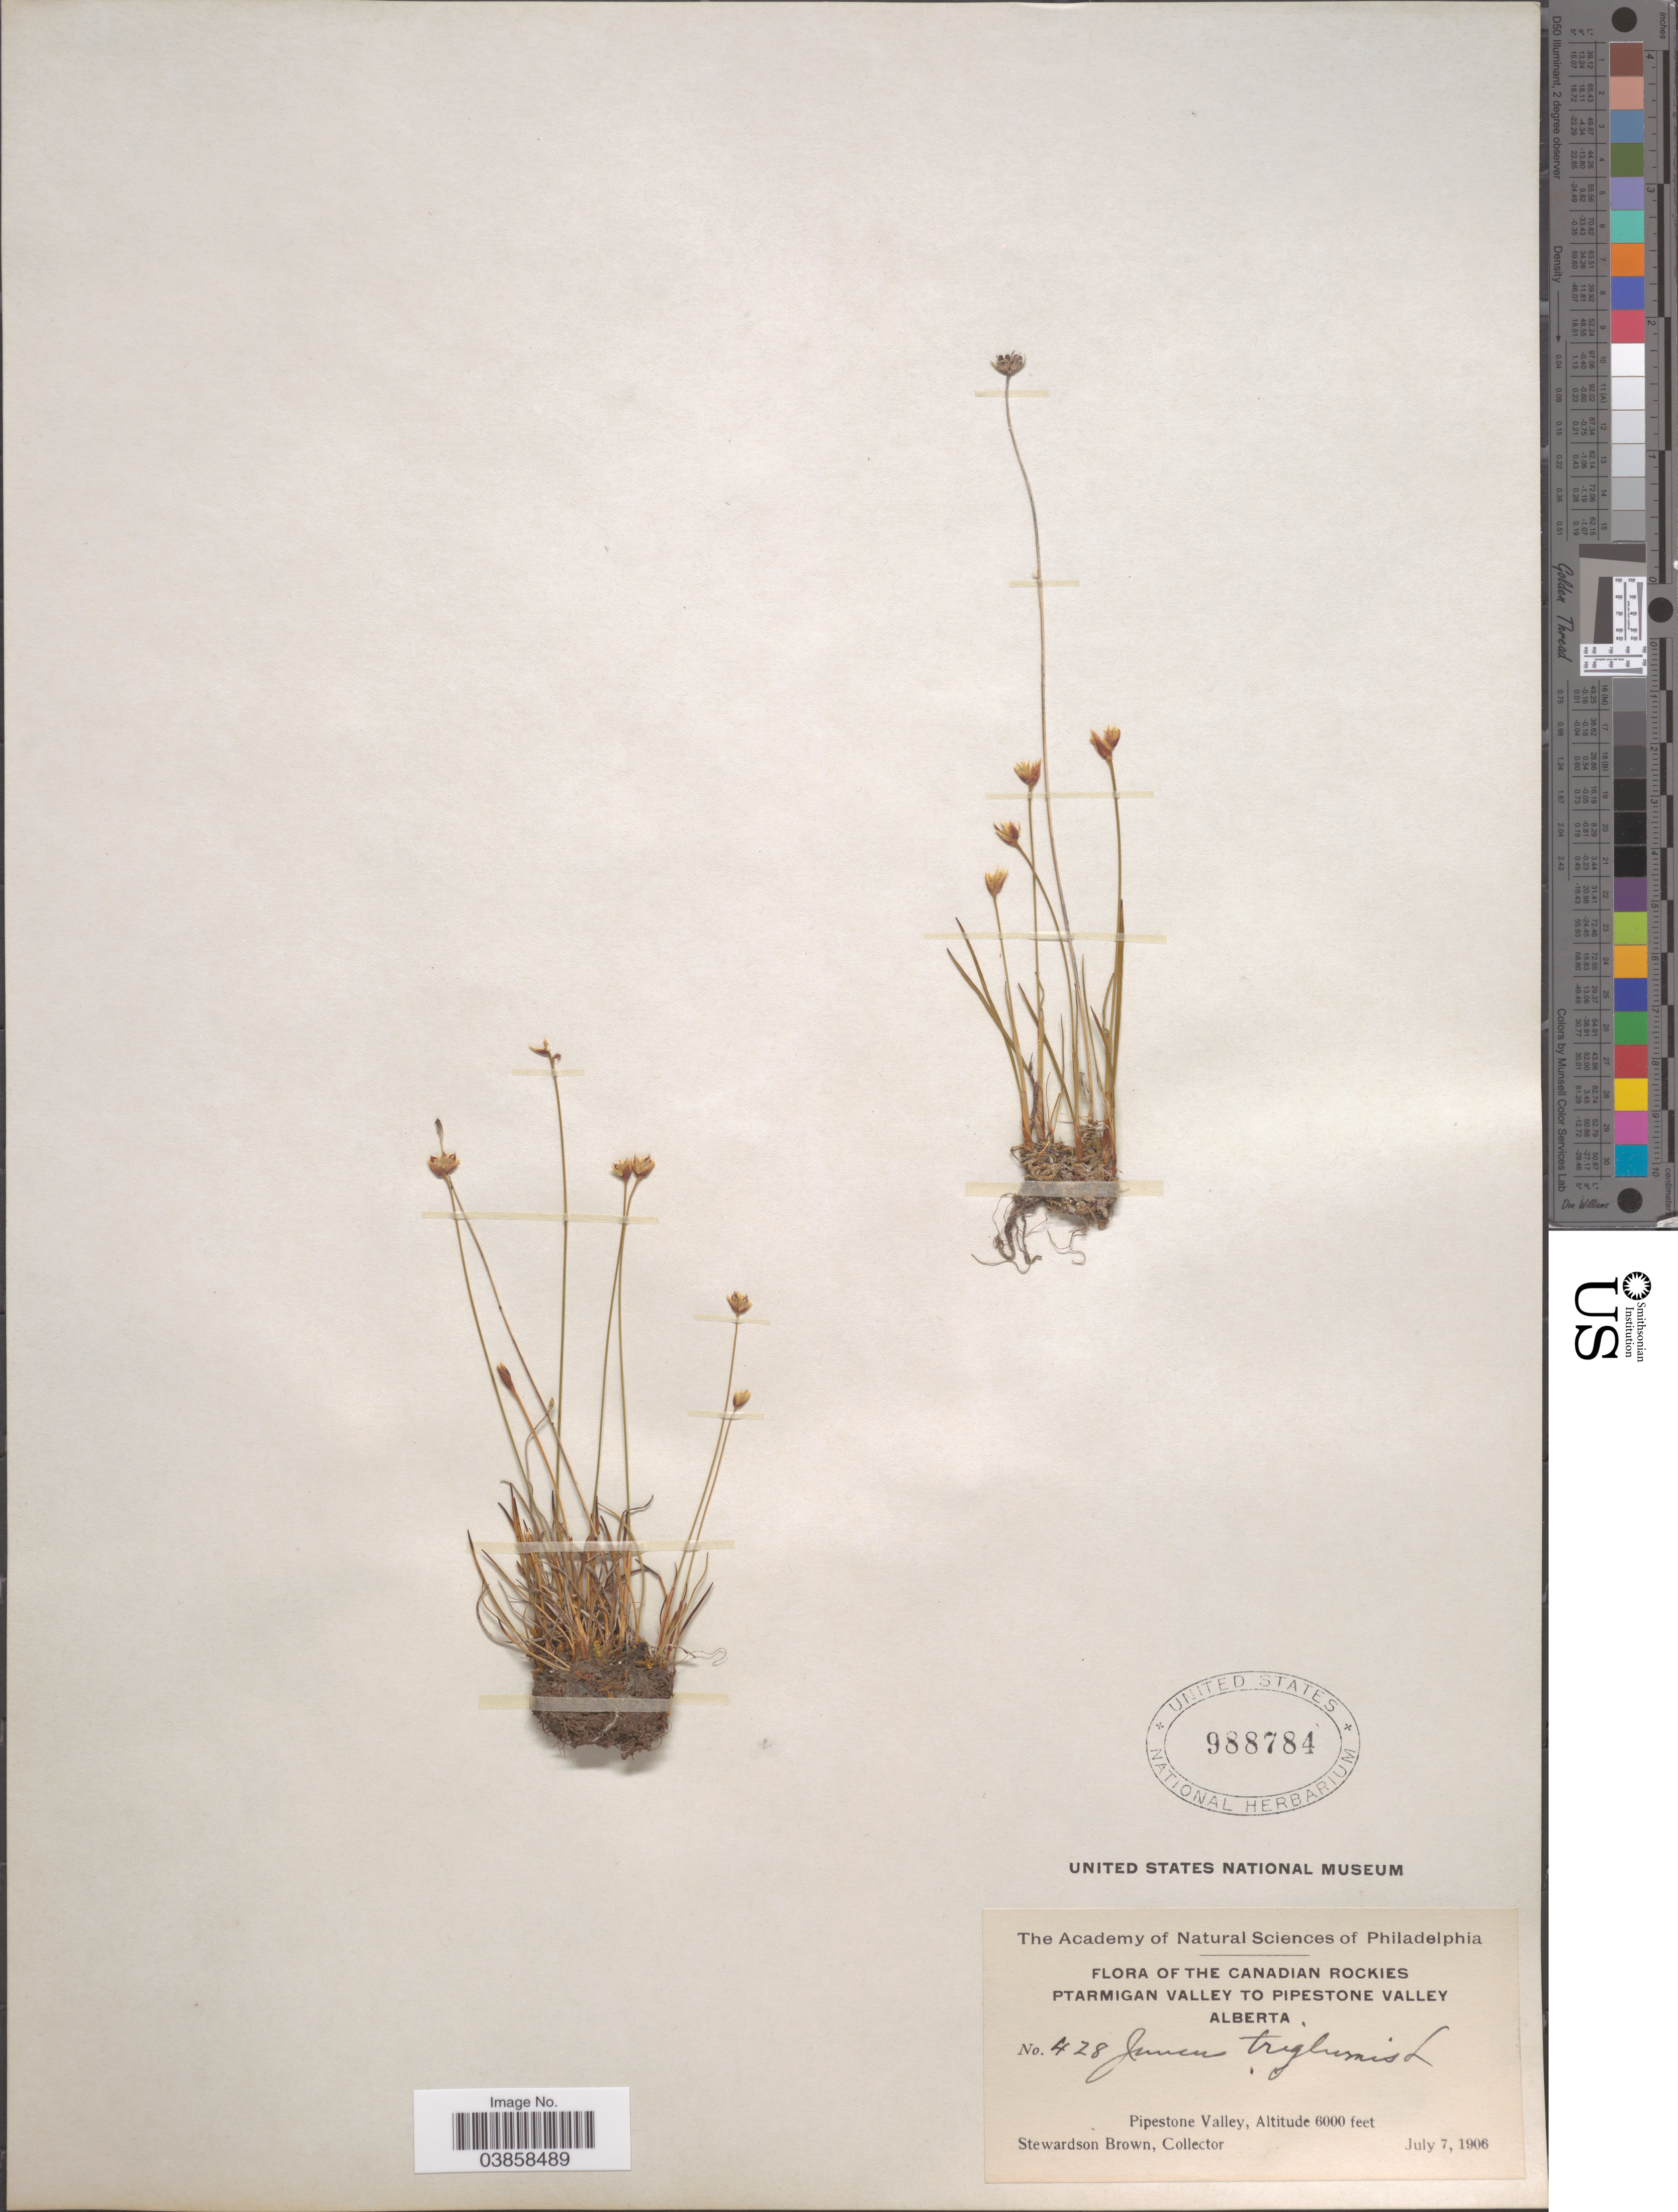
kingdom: Plantae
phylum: Tracheophyta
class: Liliopsida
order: Poales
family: Juncaceae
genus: Juncus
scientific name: Juncus triglumis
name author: L.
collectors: S. Brown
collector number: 428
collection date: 1906-07-07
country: Canada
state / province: Alberta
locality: The Canadian Rockies. Ptarmigan Valley to Pipestone Valley. Pipestone Valley.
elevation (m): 1829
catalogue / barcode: US 988784